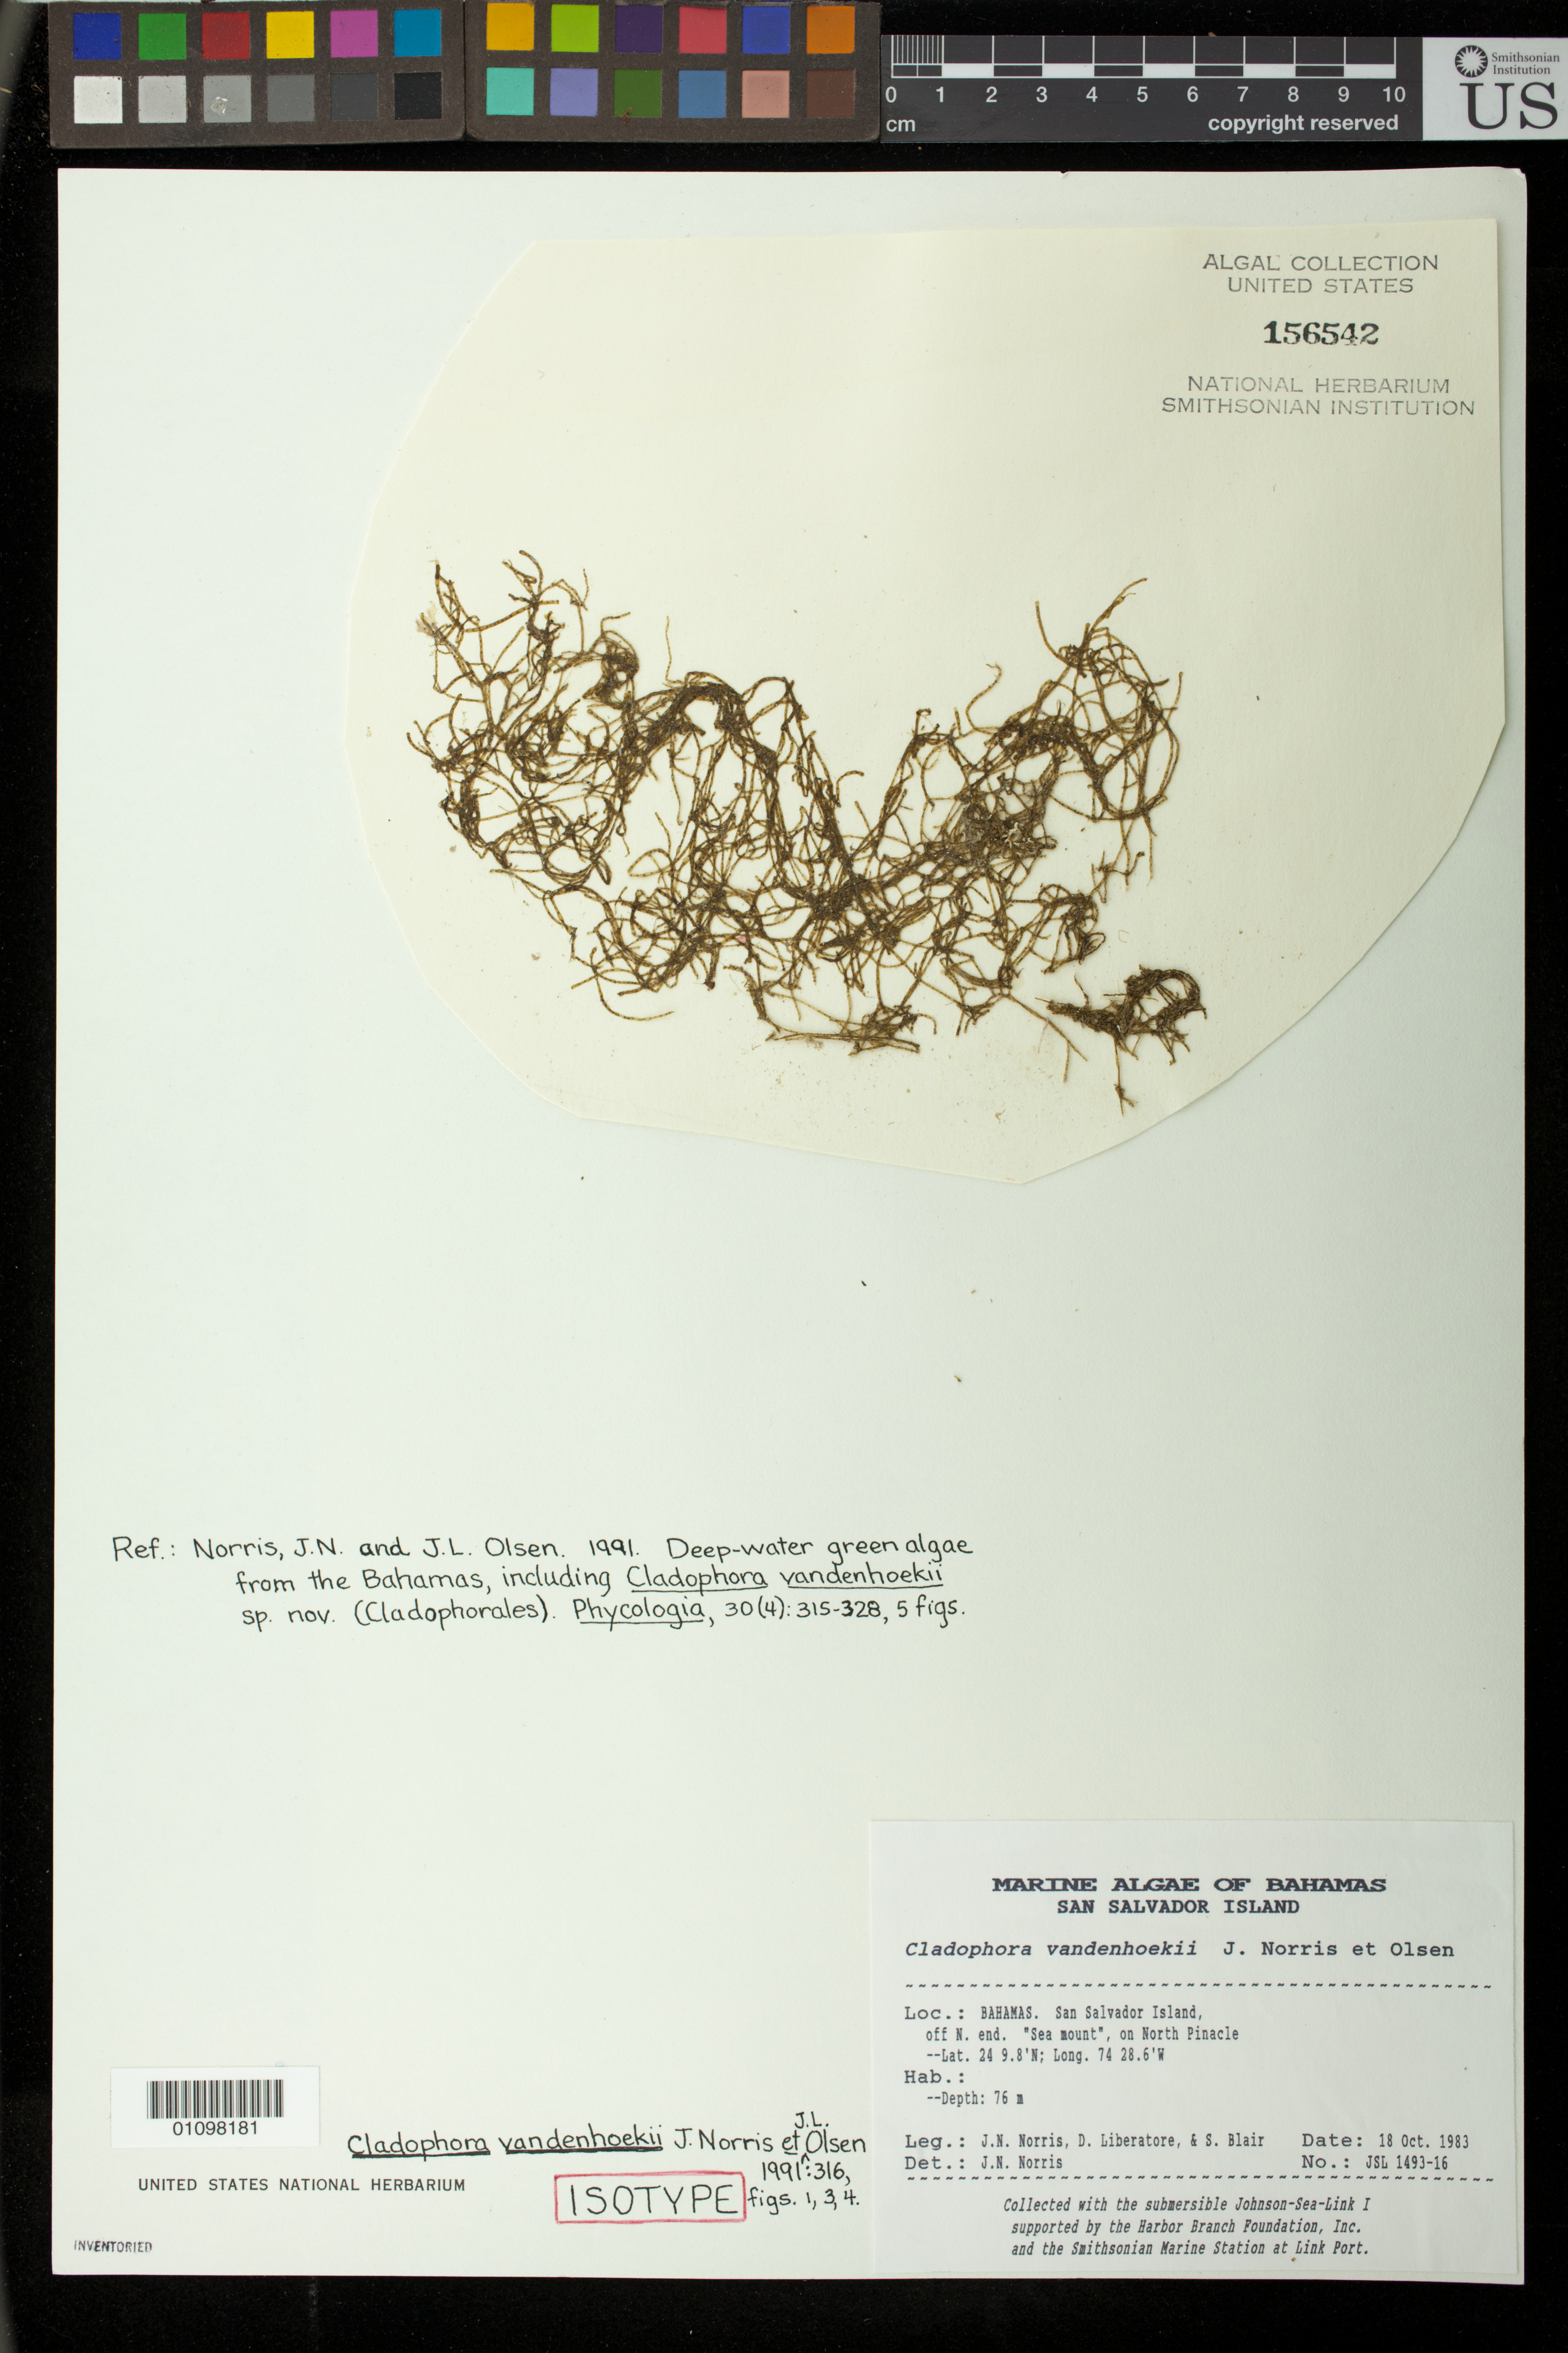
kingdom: Plantae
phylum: Chlorophyta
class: Ulvophyceae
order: Cladophorales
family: Cladophoraceae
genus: Cladophora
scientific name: Cladophora vandenhoekii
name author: J.N. Norris & J.L. Olsen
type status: Isotype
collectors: J. N. Norris, D. Liberatore & S. M. Blair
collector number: JSL 1493-16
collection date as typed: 18 Oct 1983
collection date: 1983-10-18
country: Bahamas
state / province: San Salvador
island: San Salvador Island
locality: Sea mount, North Pinacle, off north end of San Salvador Island.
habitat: Sea mount, depth 76 m.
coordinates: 24º9.8'N, 74º28.6'W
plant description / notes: Johnson Sea Link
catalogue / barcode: US 156542